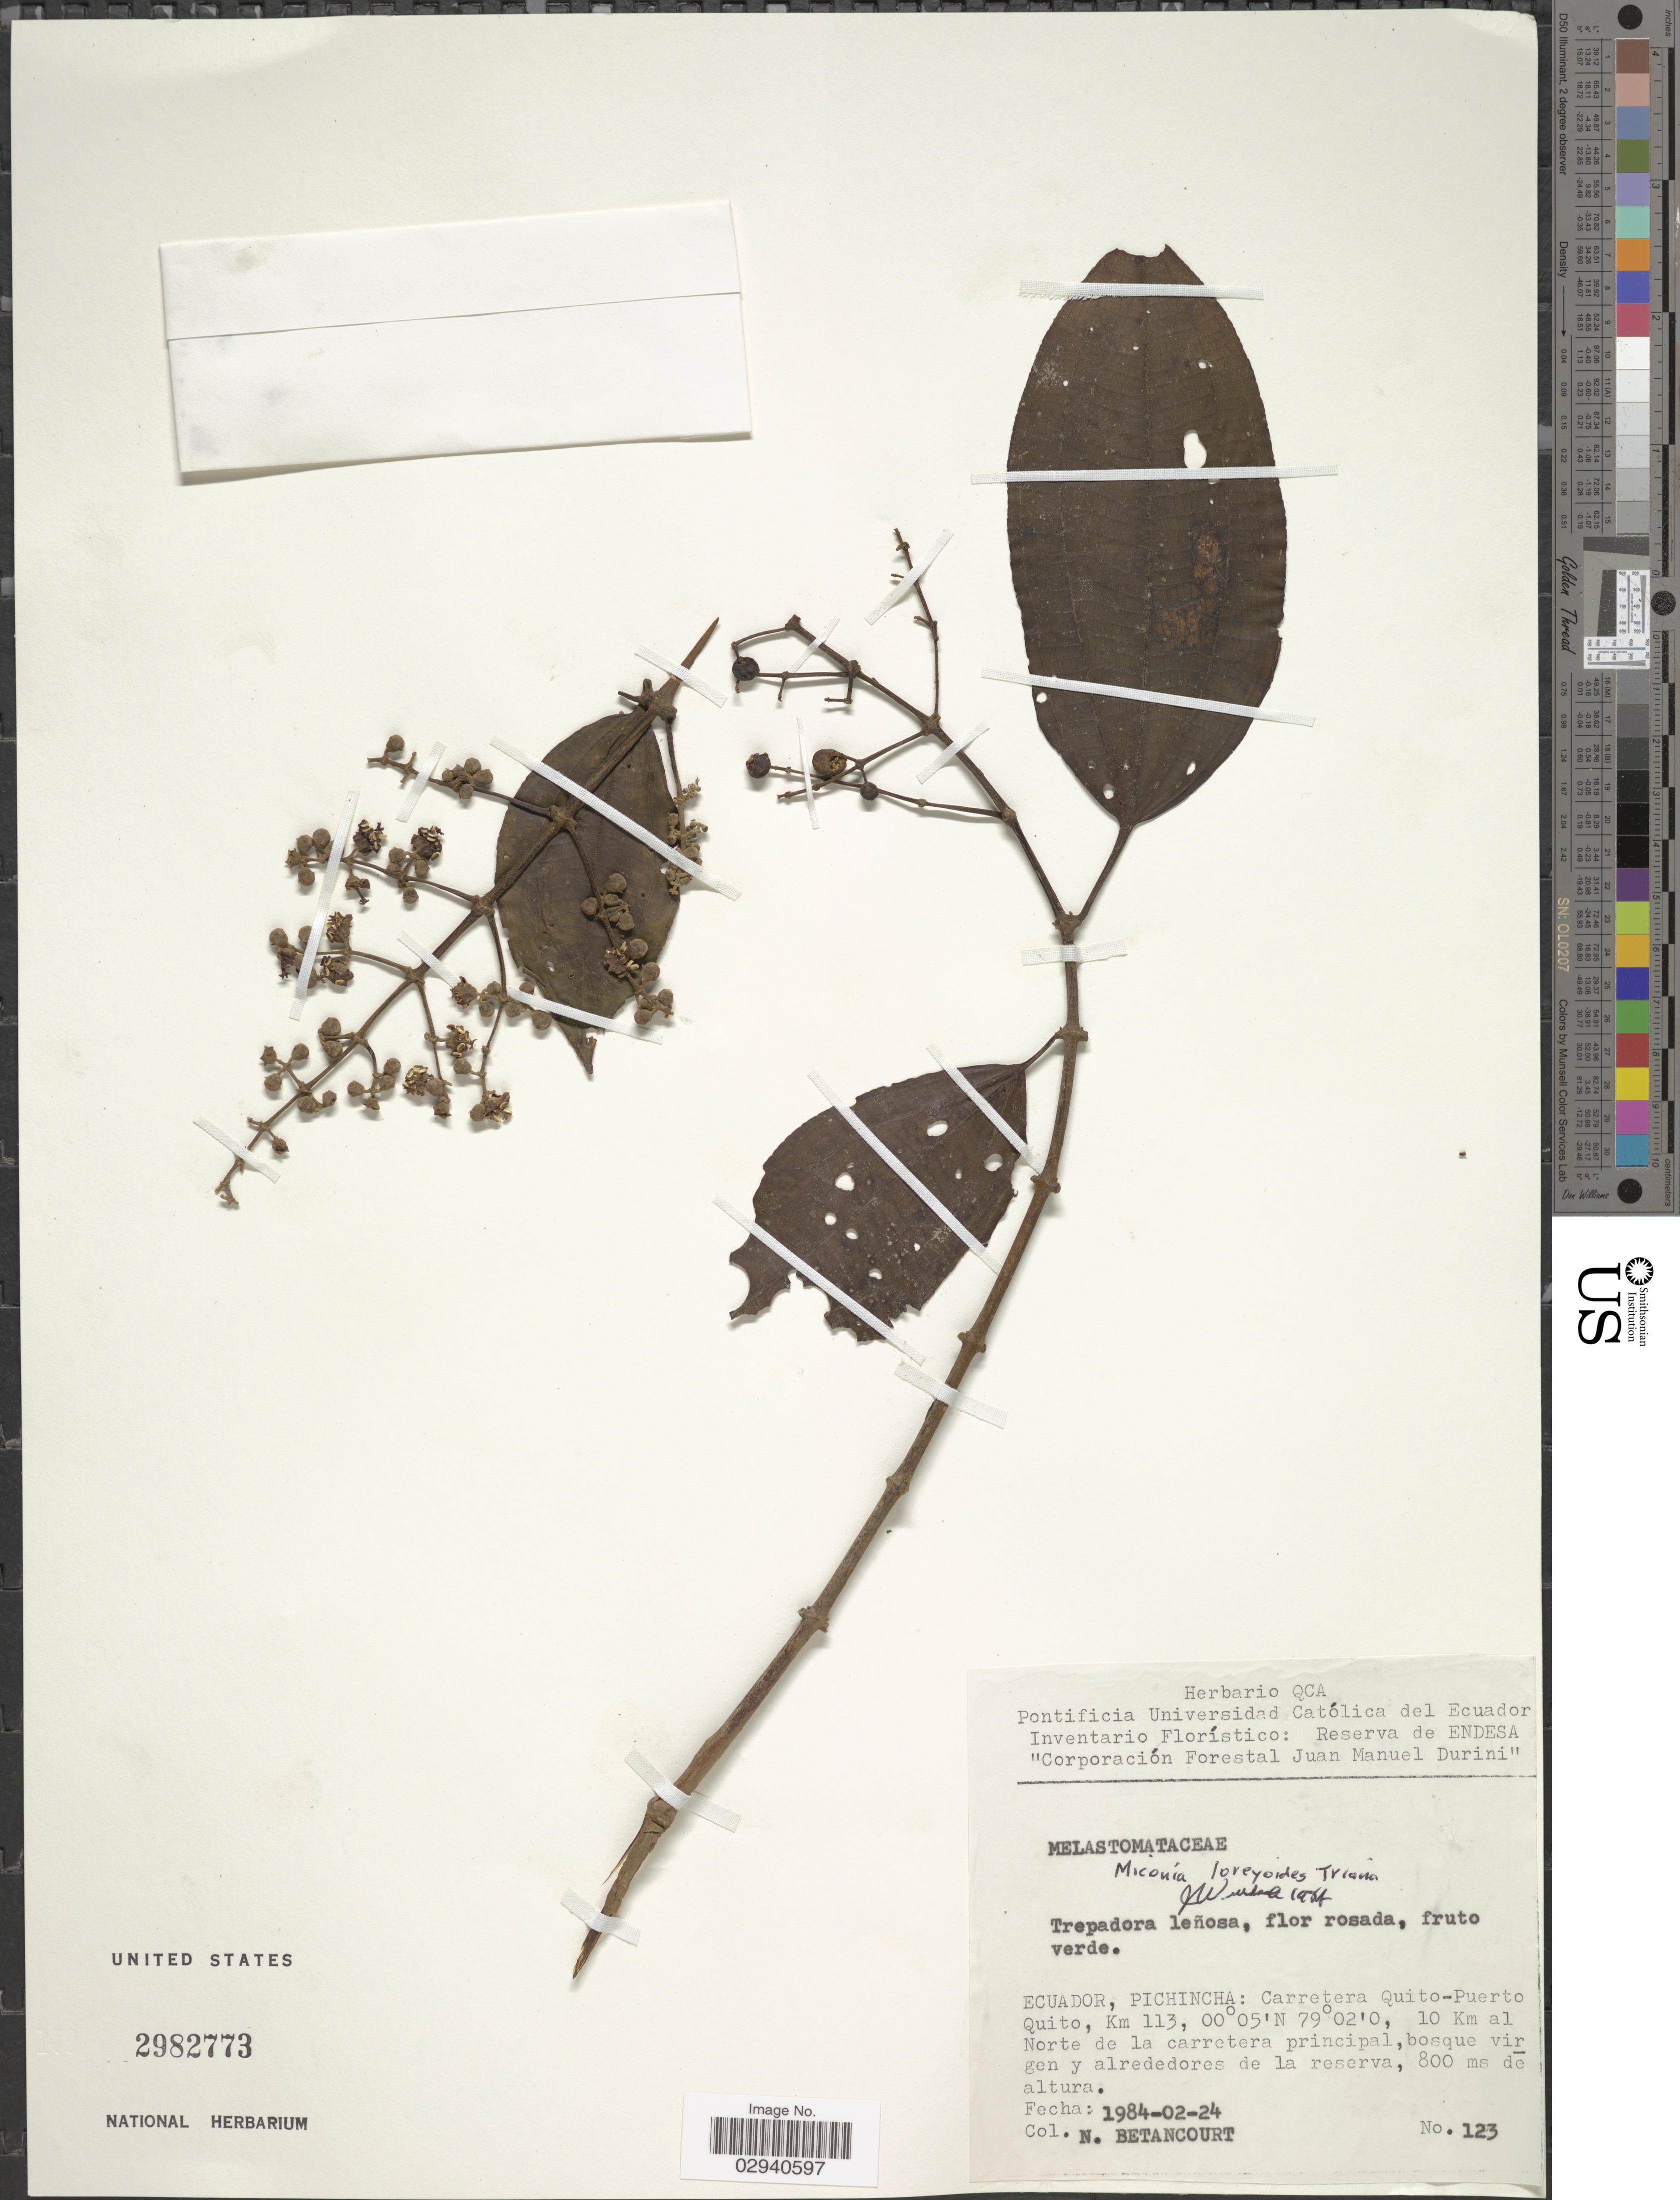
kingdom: Plantae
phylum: Tracheophyta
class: Magnoliopsida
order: Myrtales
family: Melastomataceae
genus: Miconia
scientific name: Miconia loreyoides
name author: Triana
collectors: N. Betancourt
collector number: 123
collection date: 1984-02-24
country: Ecuador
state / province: Pichincha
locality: Carretera Quito-Puerto Quito, Km 113, 10 km al Norte de la carretera principal.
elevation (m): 800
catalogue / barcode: US 2982773